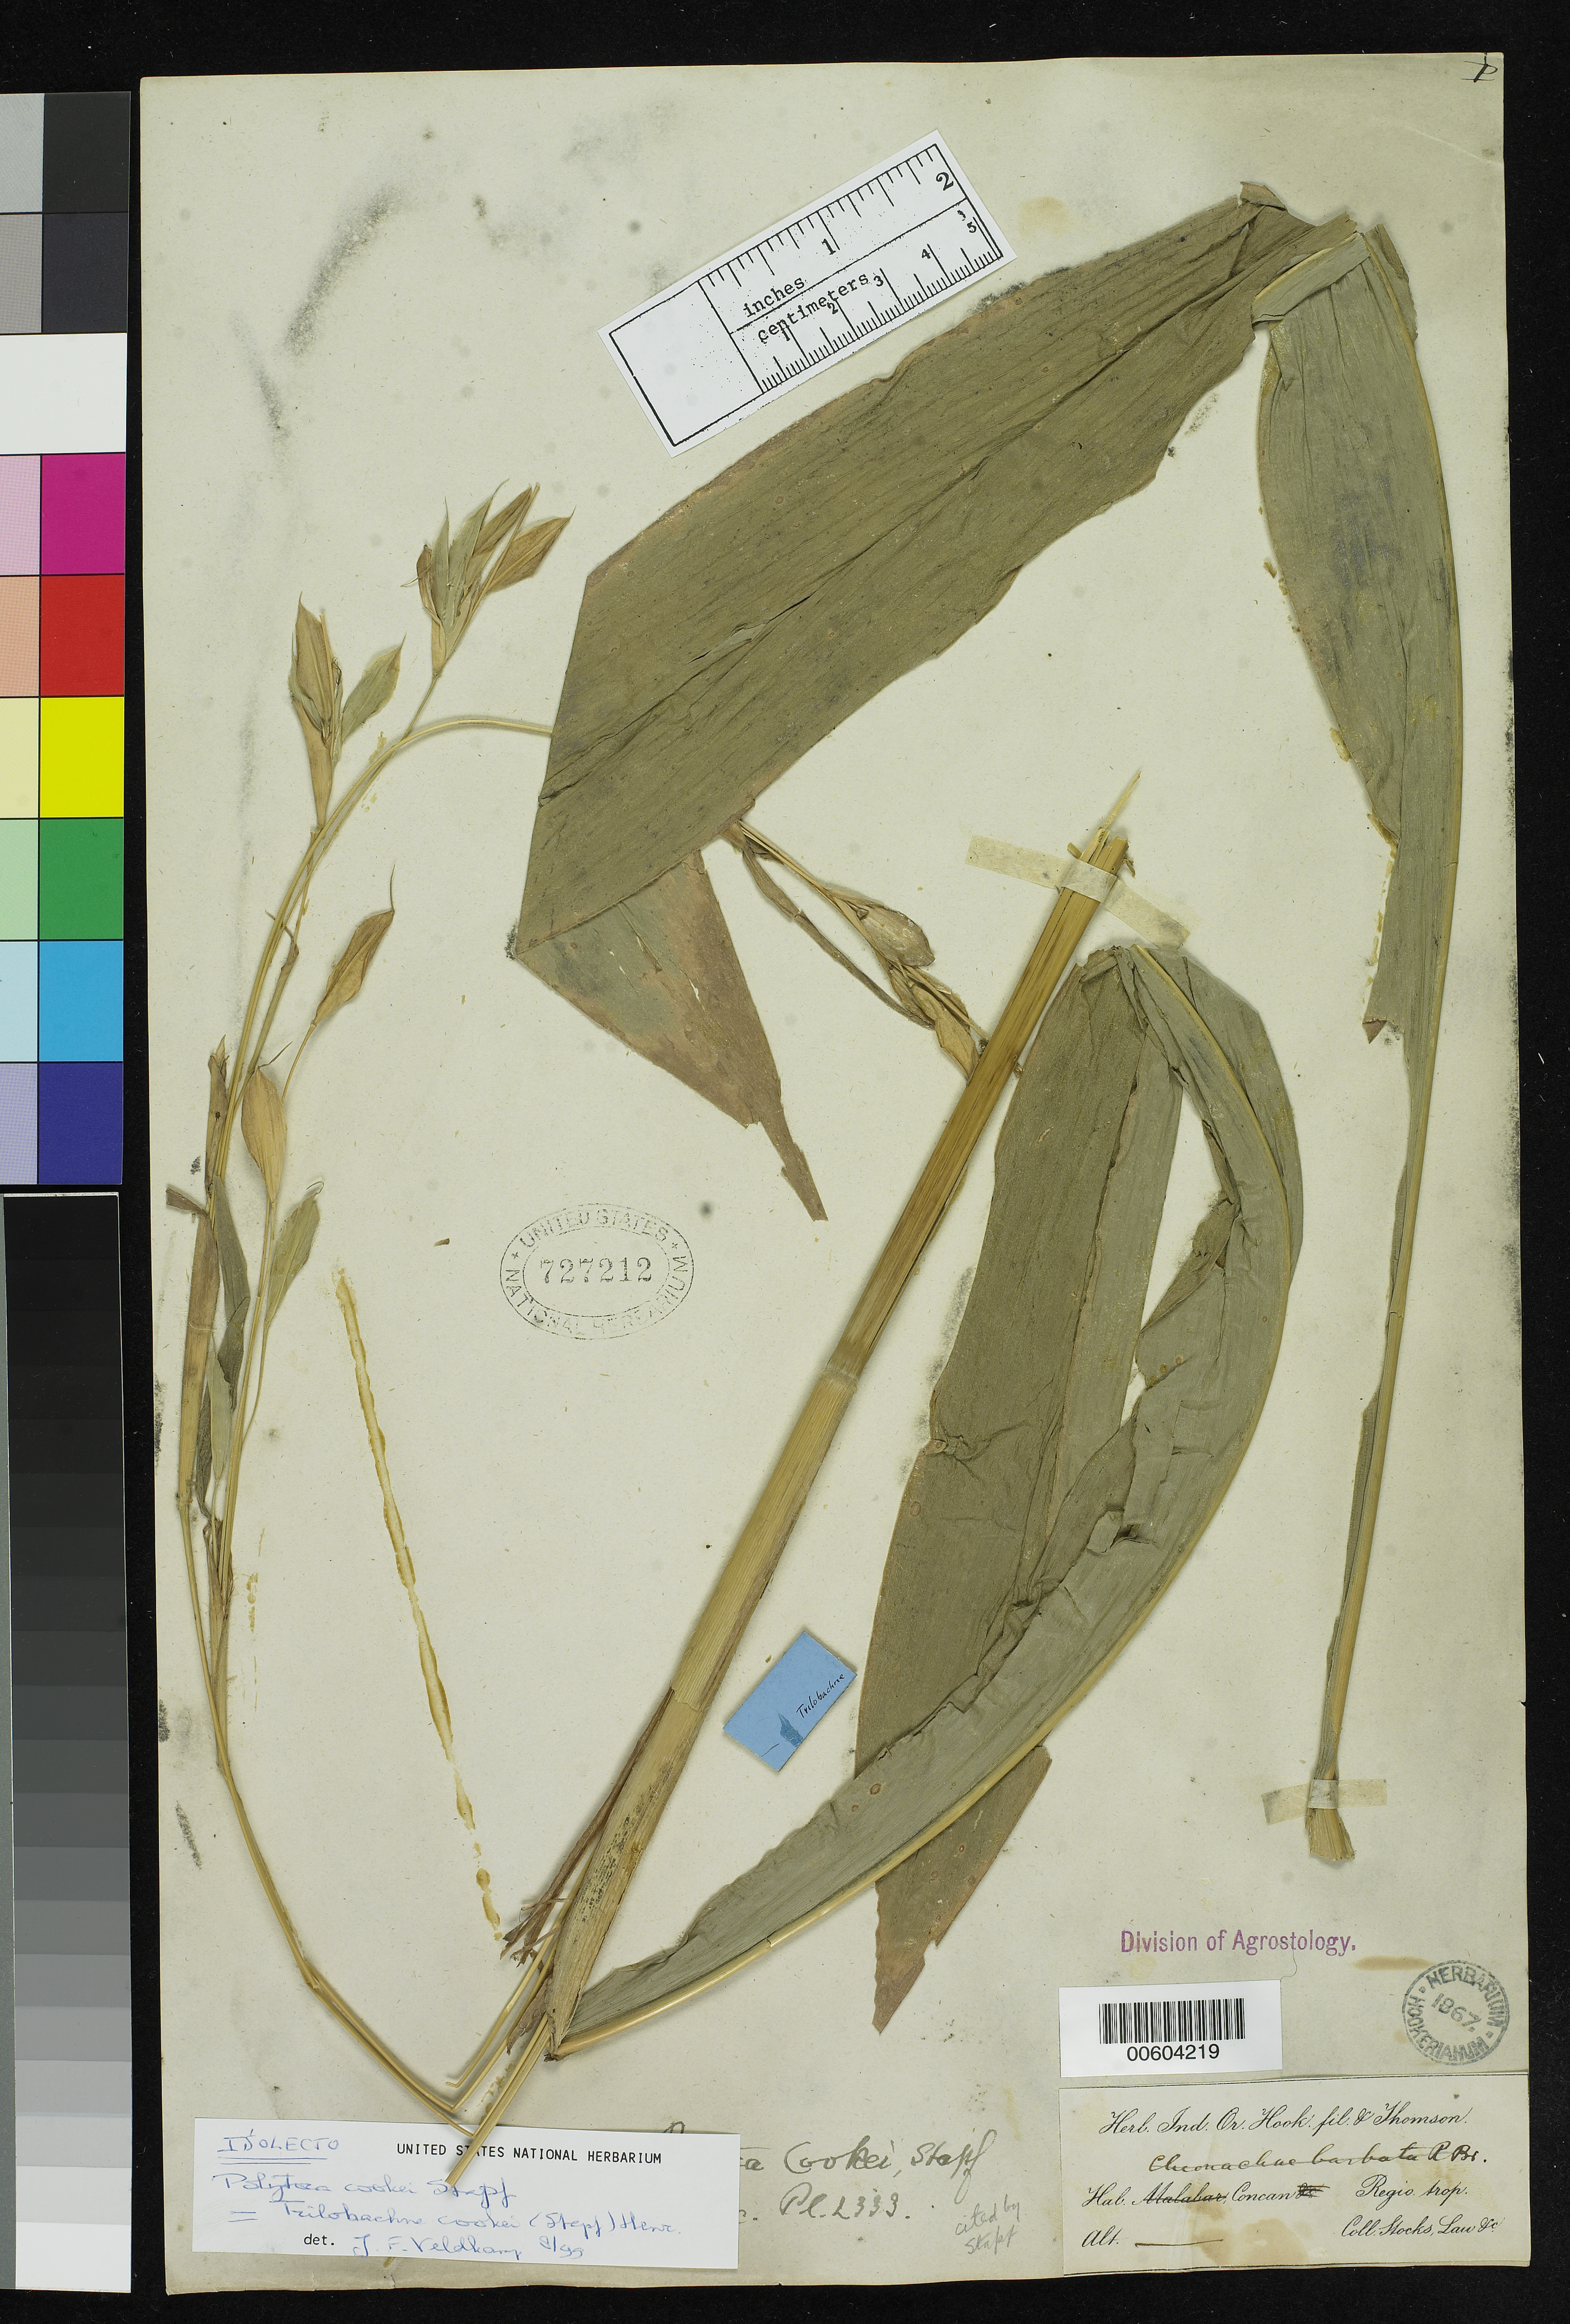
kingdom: Plantae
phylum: Tracheophyta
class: Liliopsida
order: Poales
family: Poaceae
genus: Polytoca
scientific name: Polytoca cookei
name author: Stapf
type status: Isosyntype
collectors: J. D. Hooker & T. Thomson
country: India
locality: Concan.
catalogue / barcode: US 727212